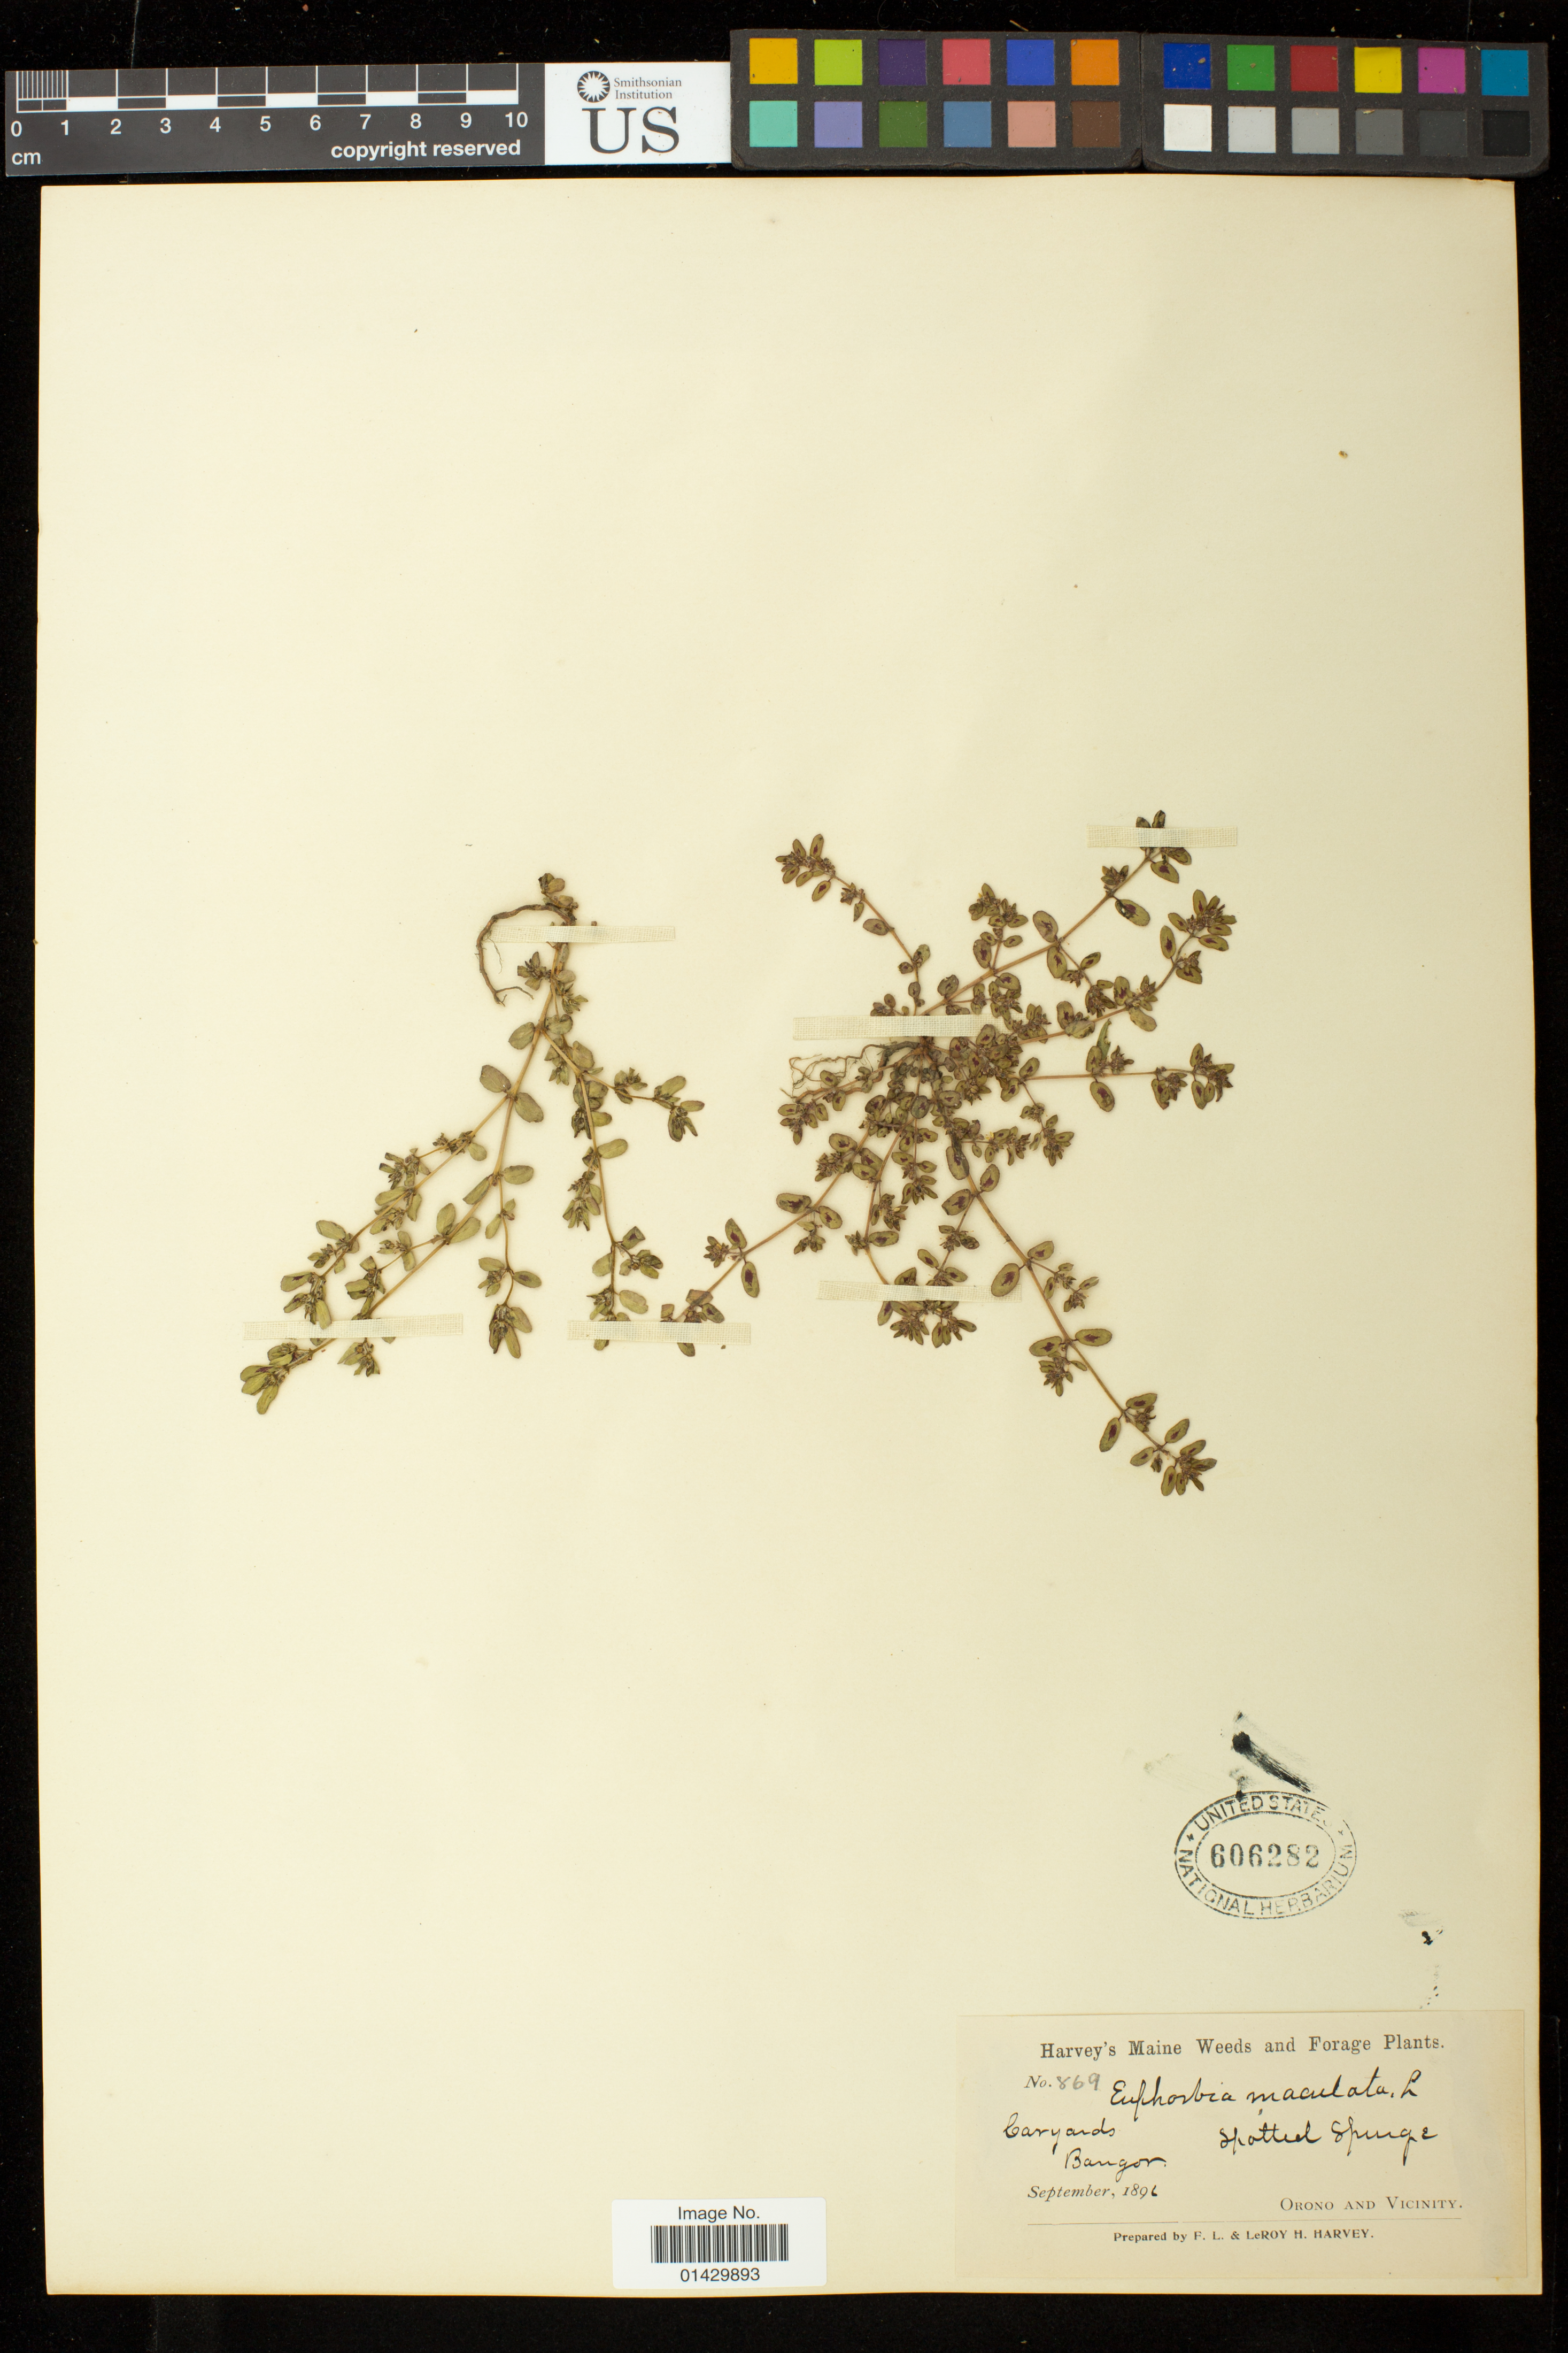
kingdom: Plantae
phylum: Tracheophyta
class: Magnoliopsida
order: Malpighiales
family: Euphorbiaceae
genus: Euphorbia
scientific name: Euphorbia maculata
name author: L.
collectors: F. L. Harvey & L. H. Harvey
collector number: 869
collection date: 1896-09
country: United States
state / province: Maine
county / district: Penobscot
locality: Caryards, Bangor; Orono and Vicinity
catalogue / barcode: US 606282